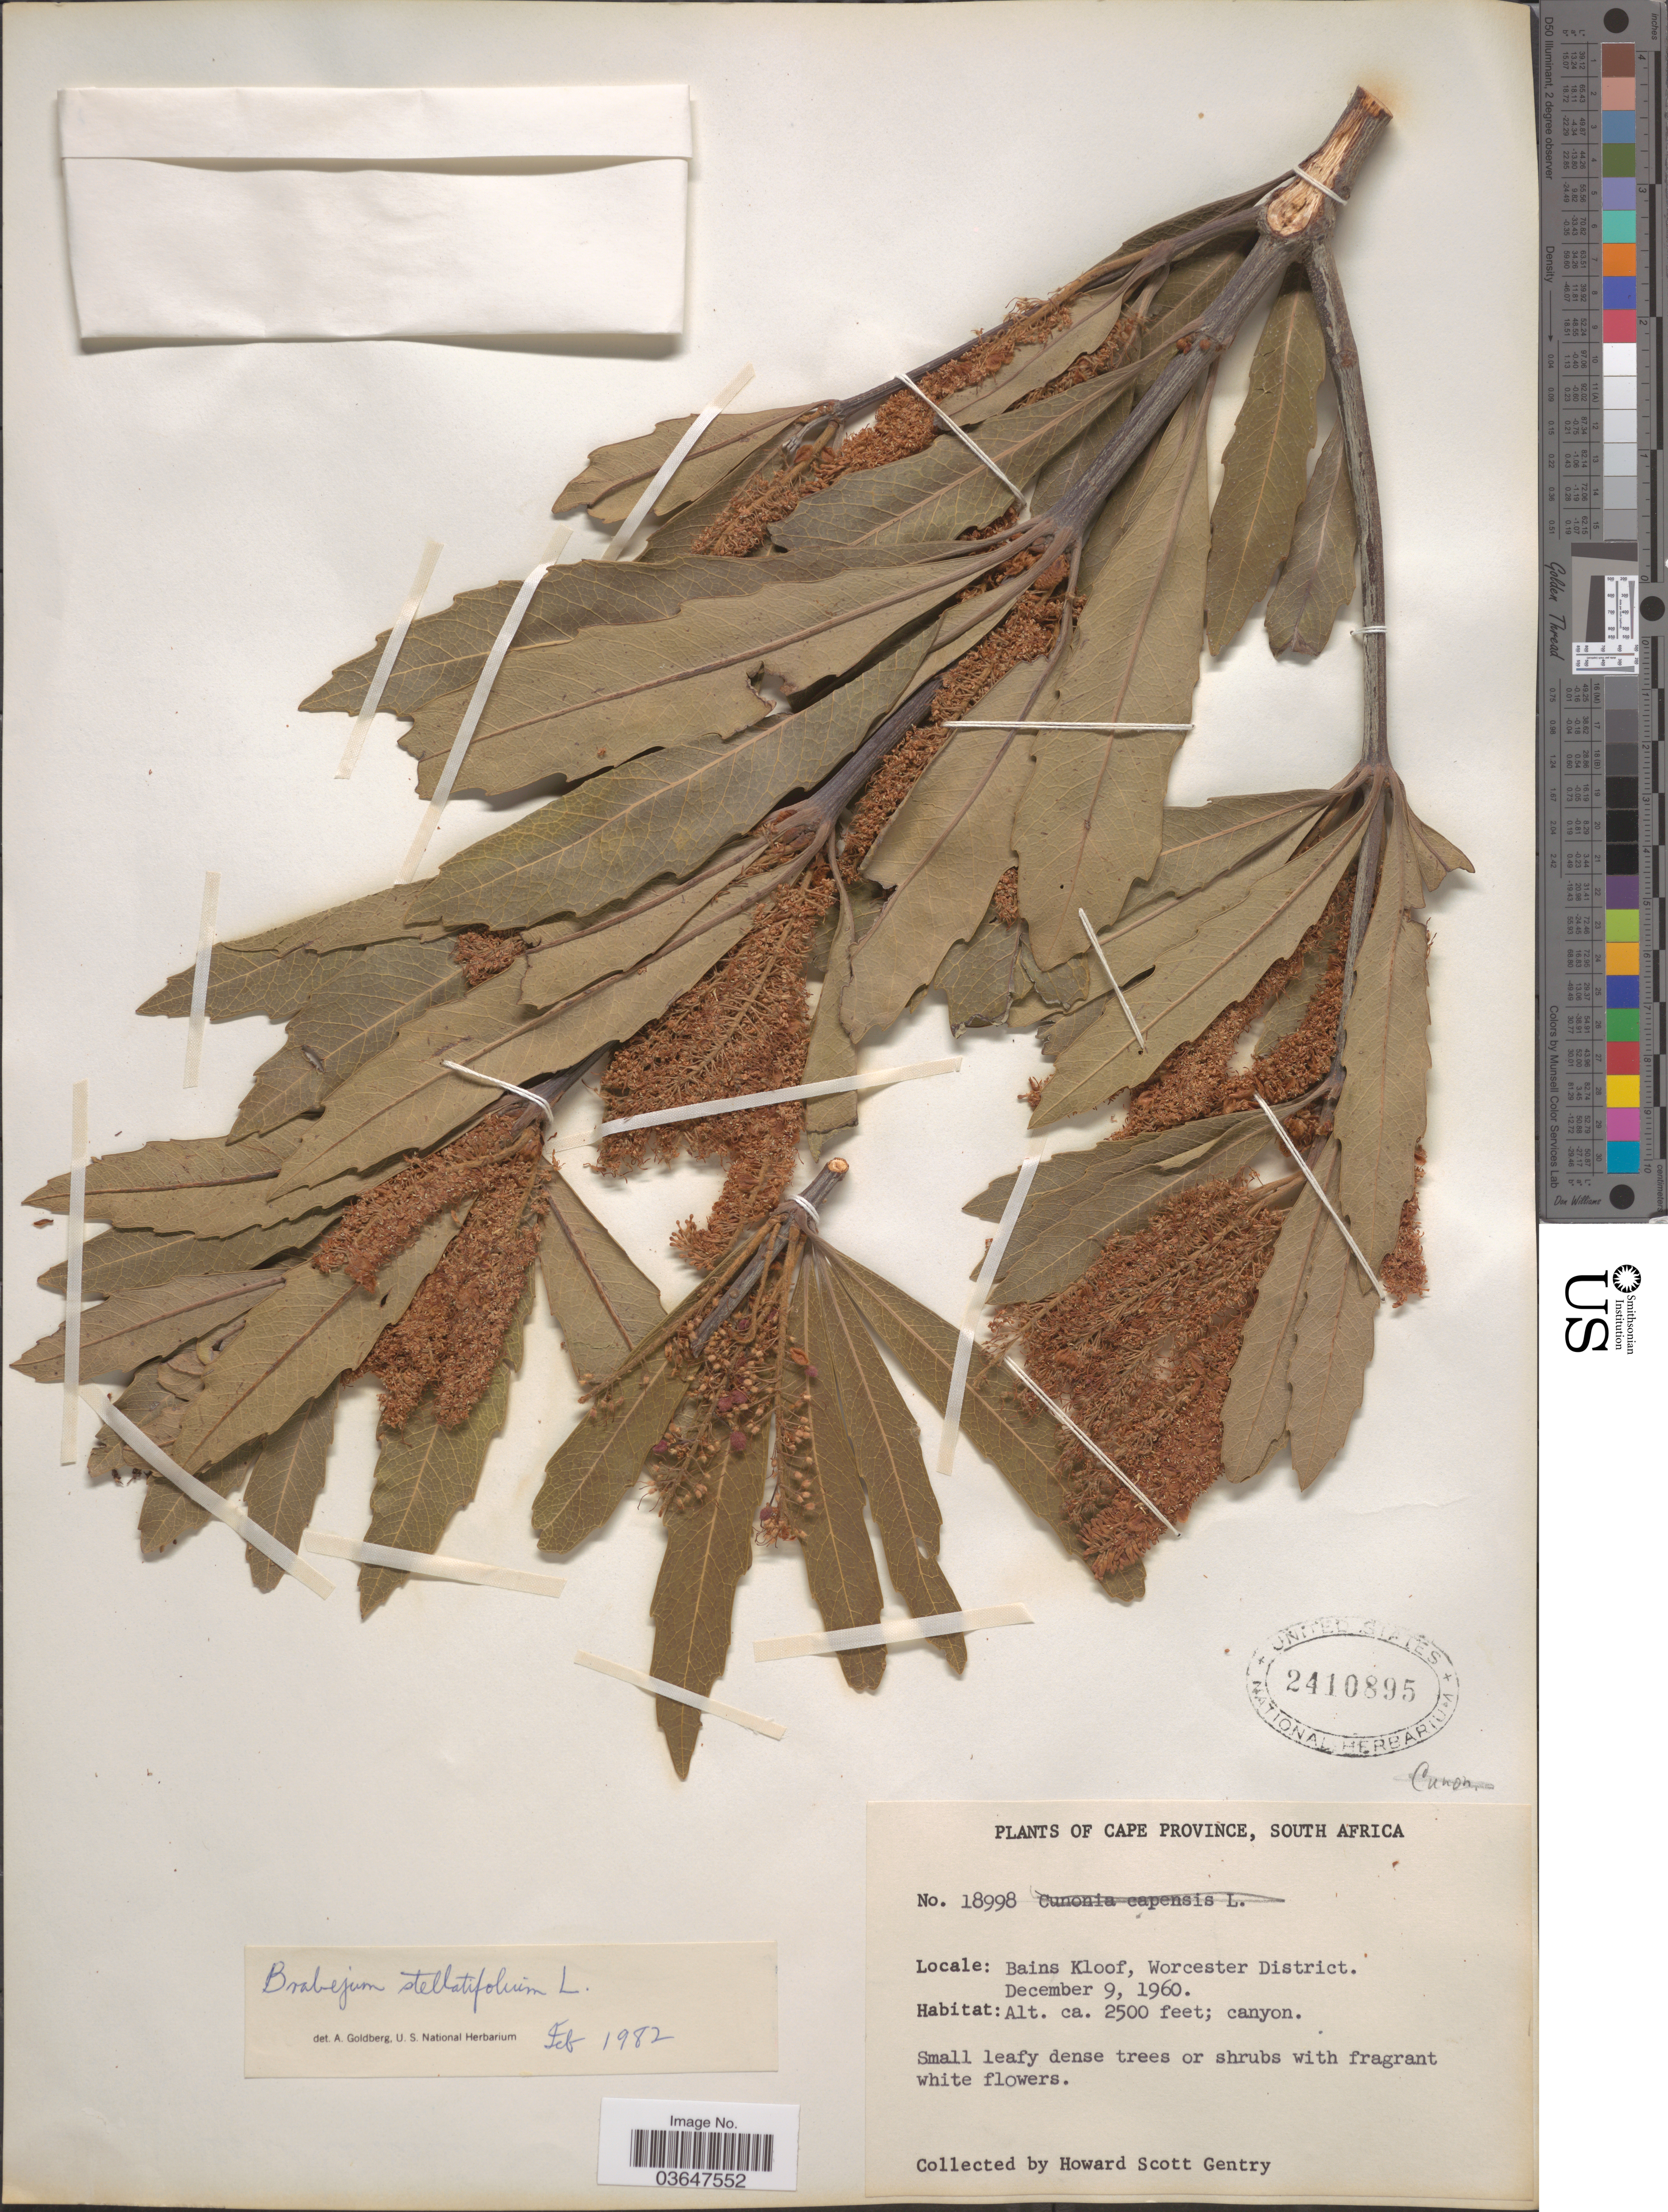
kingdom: Plantae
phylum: Tracheophyta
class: Magnoliopsida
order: Proteales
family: Proteaceae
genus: Brabejum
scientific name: Brabejum stellatifolium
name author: L.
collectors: H. S. Gentry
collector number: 18998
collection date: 1960-12-09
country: South Africa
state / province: Western Cape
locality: Bains Kloof, Worcester District. Canyon.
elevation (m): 762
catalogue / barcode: US 2410895